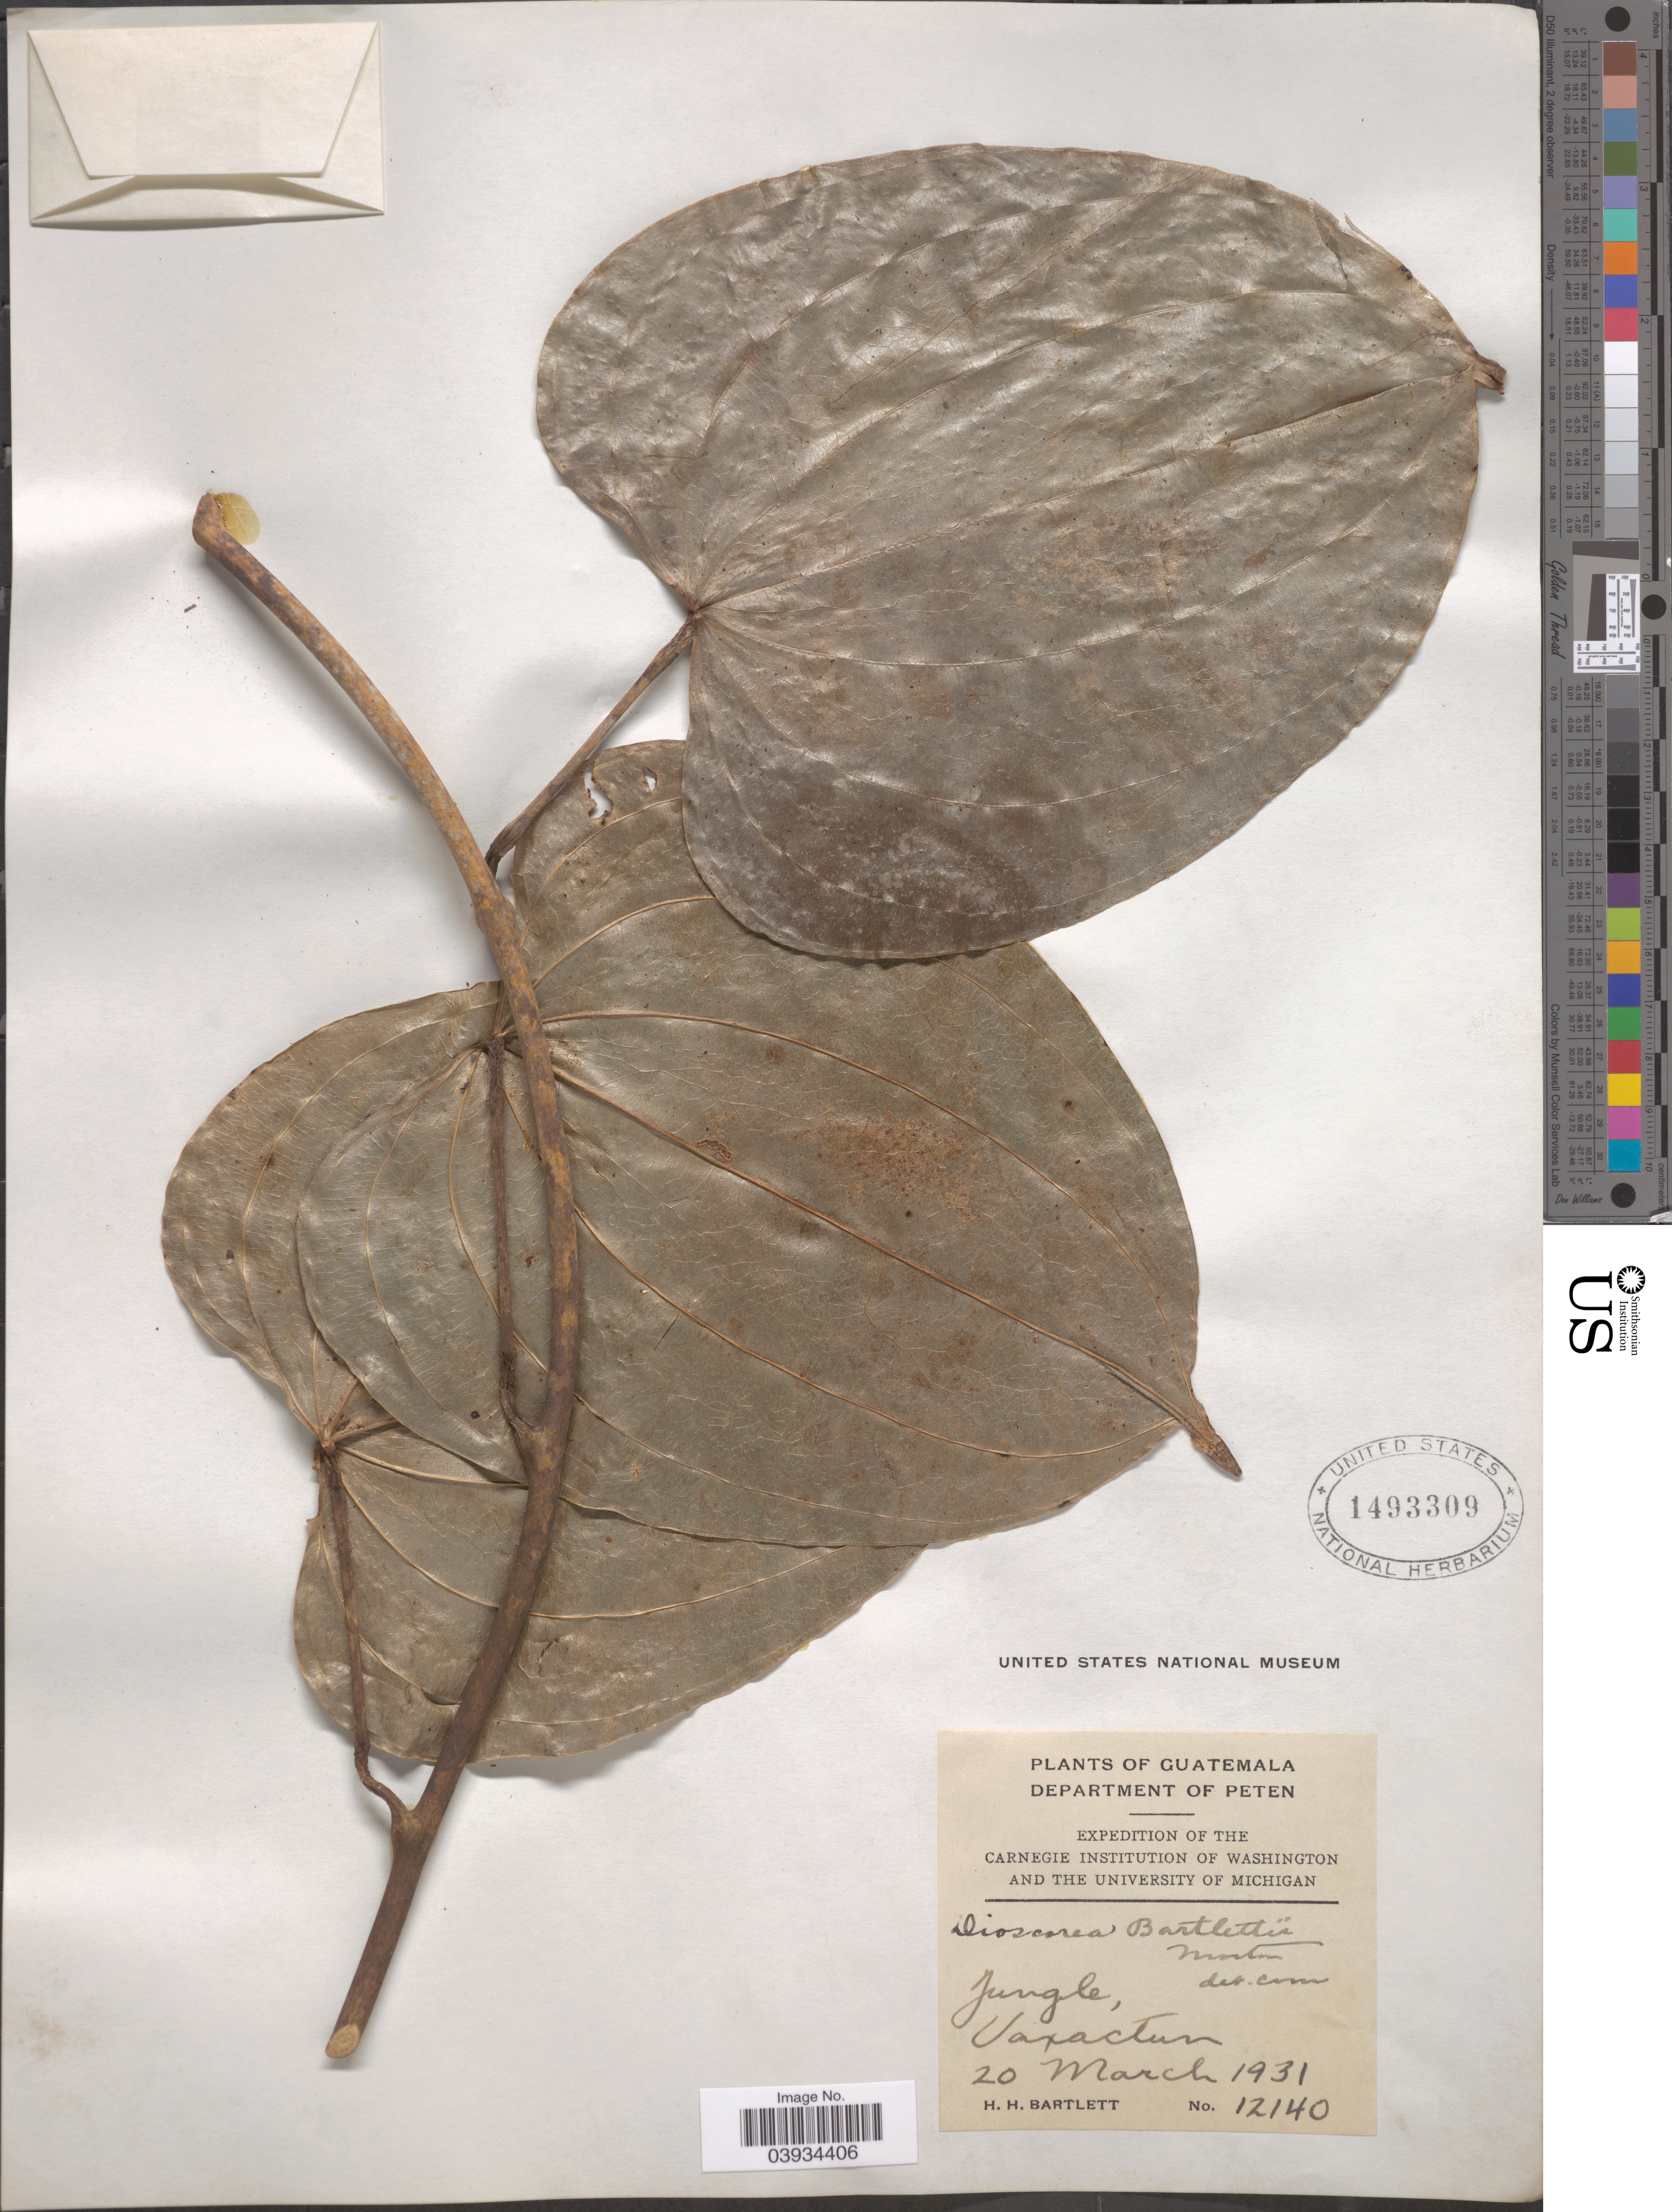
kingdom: Plantae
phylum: Tracheophyta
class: Liliopsida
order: Dioscoreales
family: Dioscoreaceae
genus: Dioscorea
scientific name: Dioscorea bartlettii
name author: C.V. Morton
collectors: H. H. Bartlett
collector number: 12140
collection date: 1931-03-20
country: Guatemala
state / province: El Peten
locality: Department of Peten. Jungle, Uaxactun.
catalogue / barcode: US 1493309